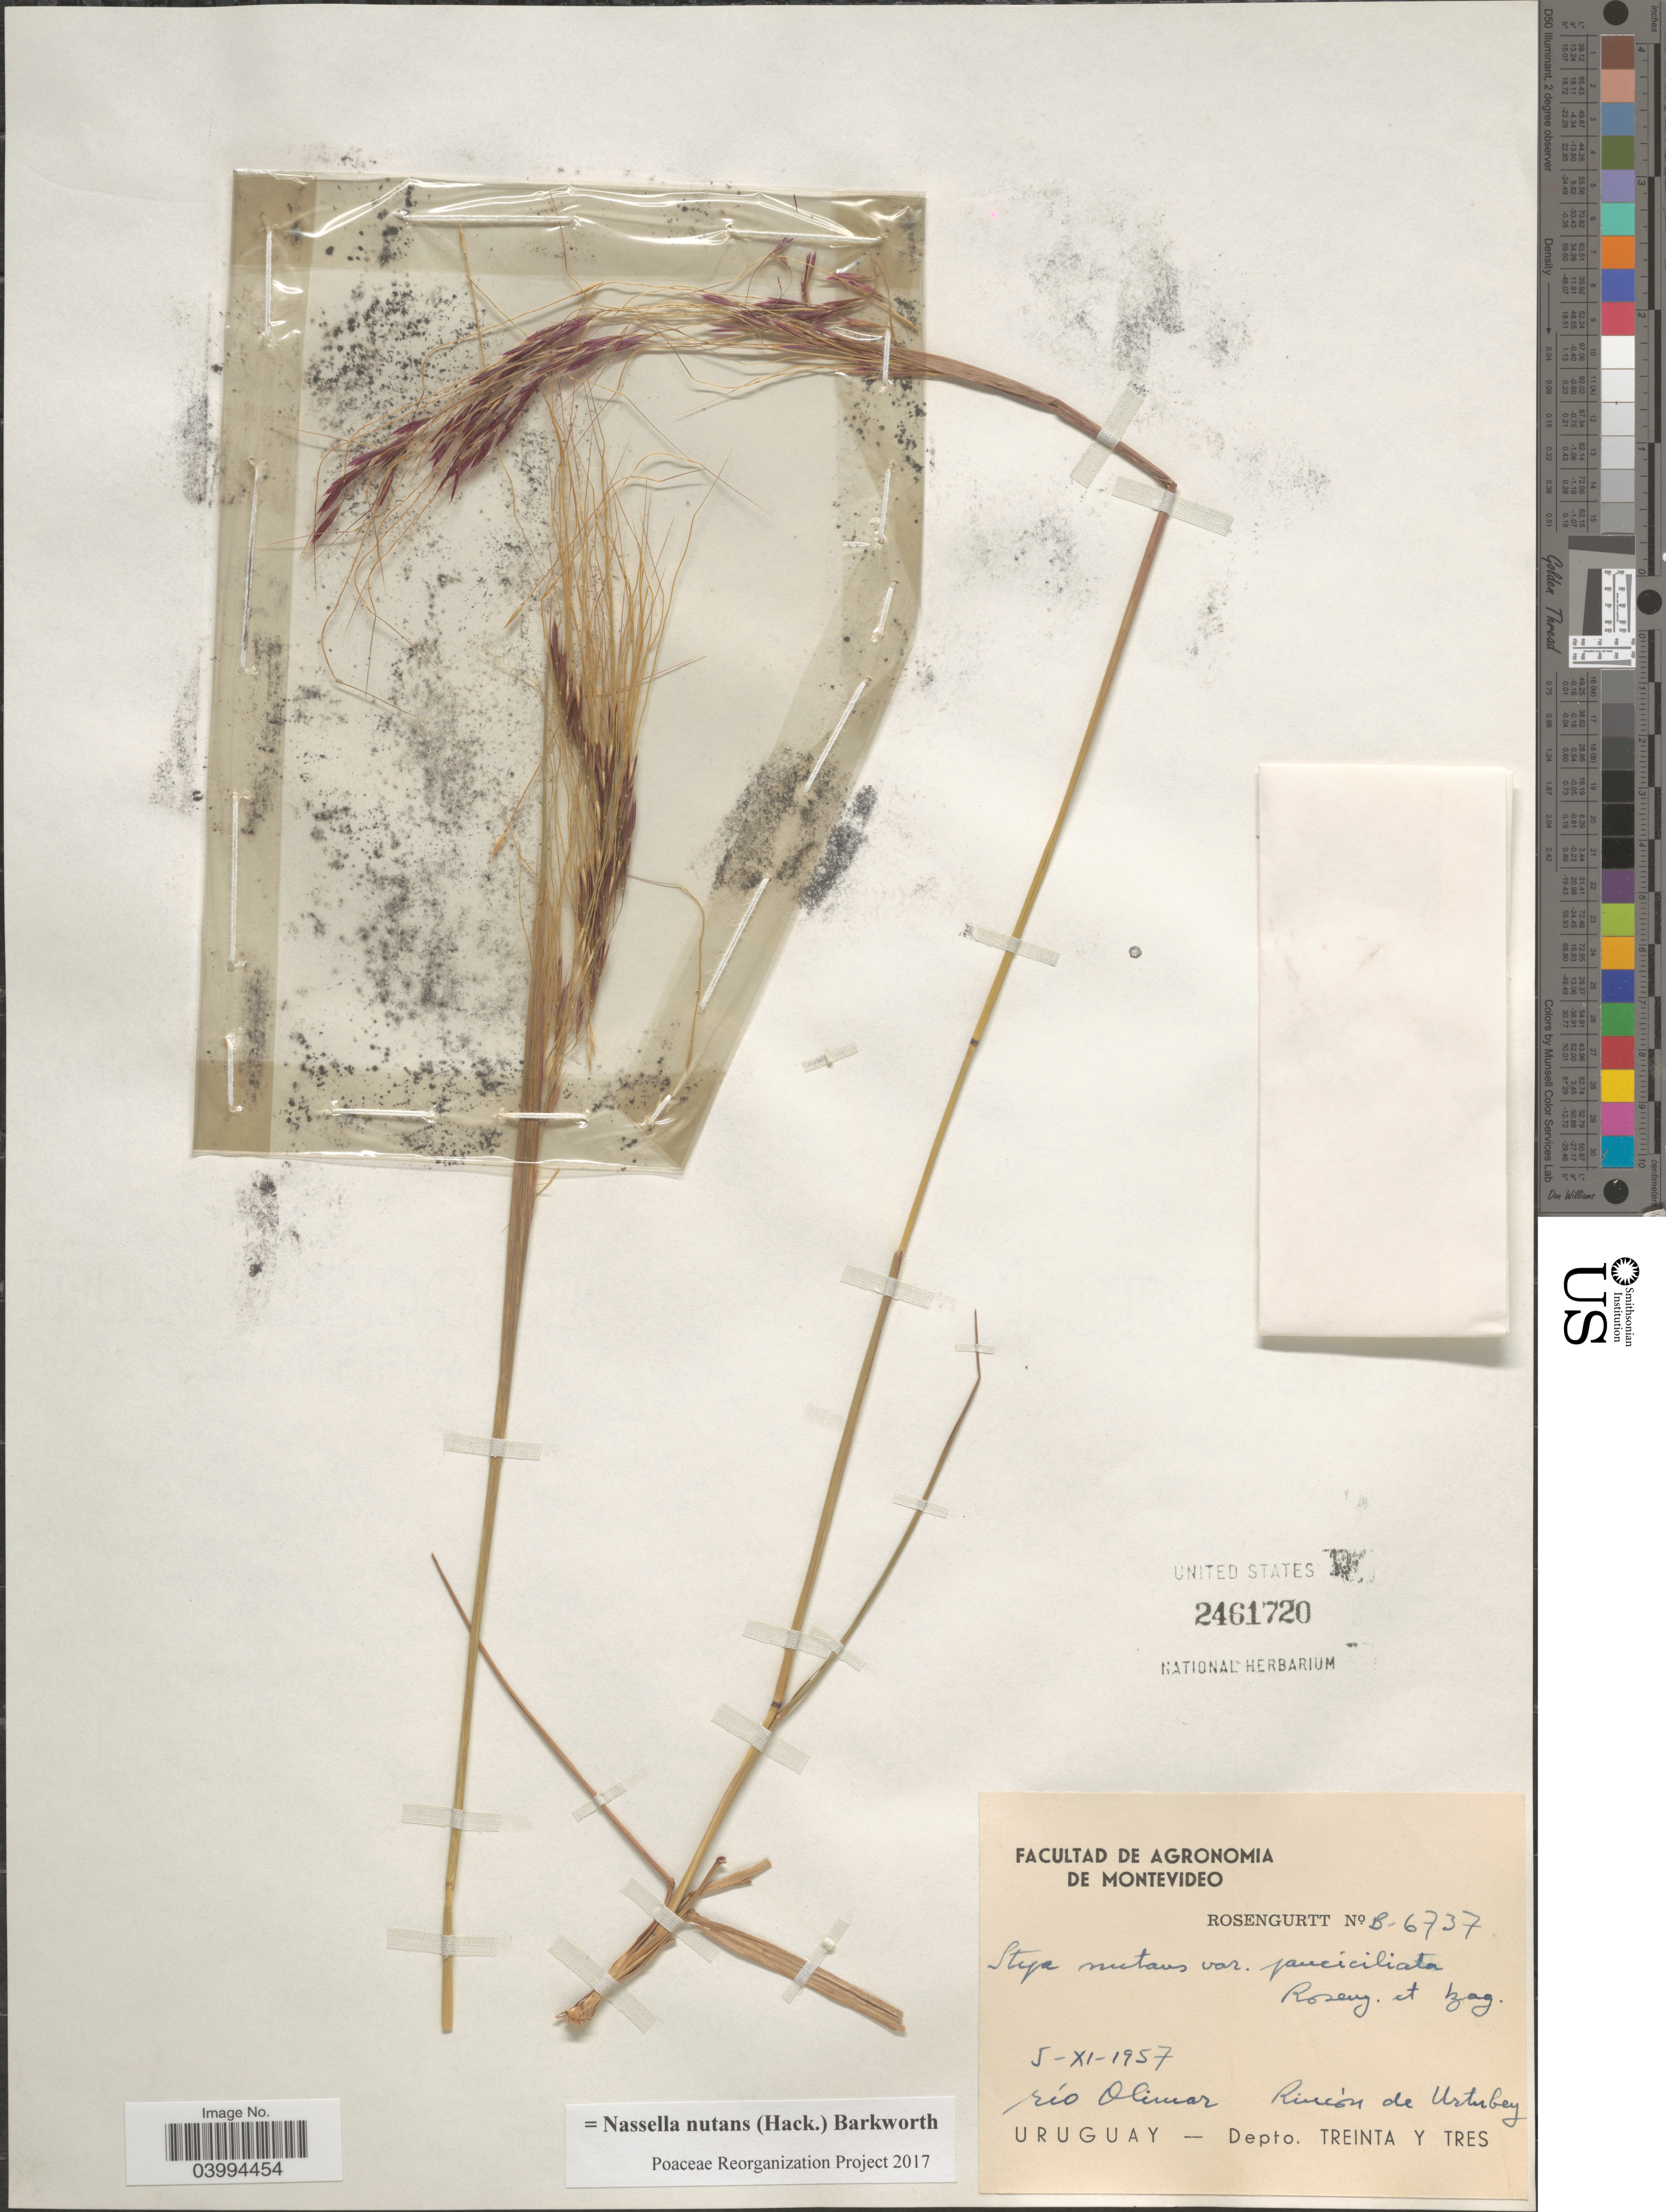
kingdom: Plantae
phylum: Tracheophyta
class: Liliopsida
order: Poales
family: Poaceae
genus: Nassella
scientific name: Nassella nutans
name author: (Hack.) Barkworth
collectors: Rosengurtt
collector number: B6737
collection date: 1957-11-05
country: Uruguay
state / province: Treinta y Tres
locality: Río Olimar. Rincón de Urtubey. Depto. Treinta y Tres.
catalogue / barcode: US 2461720